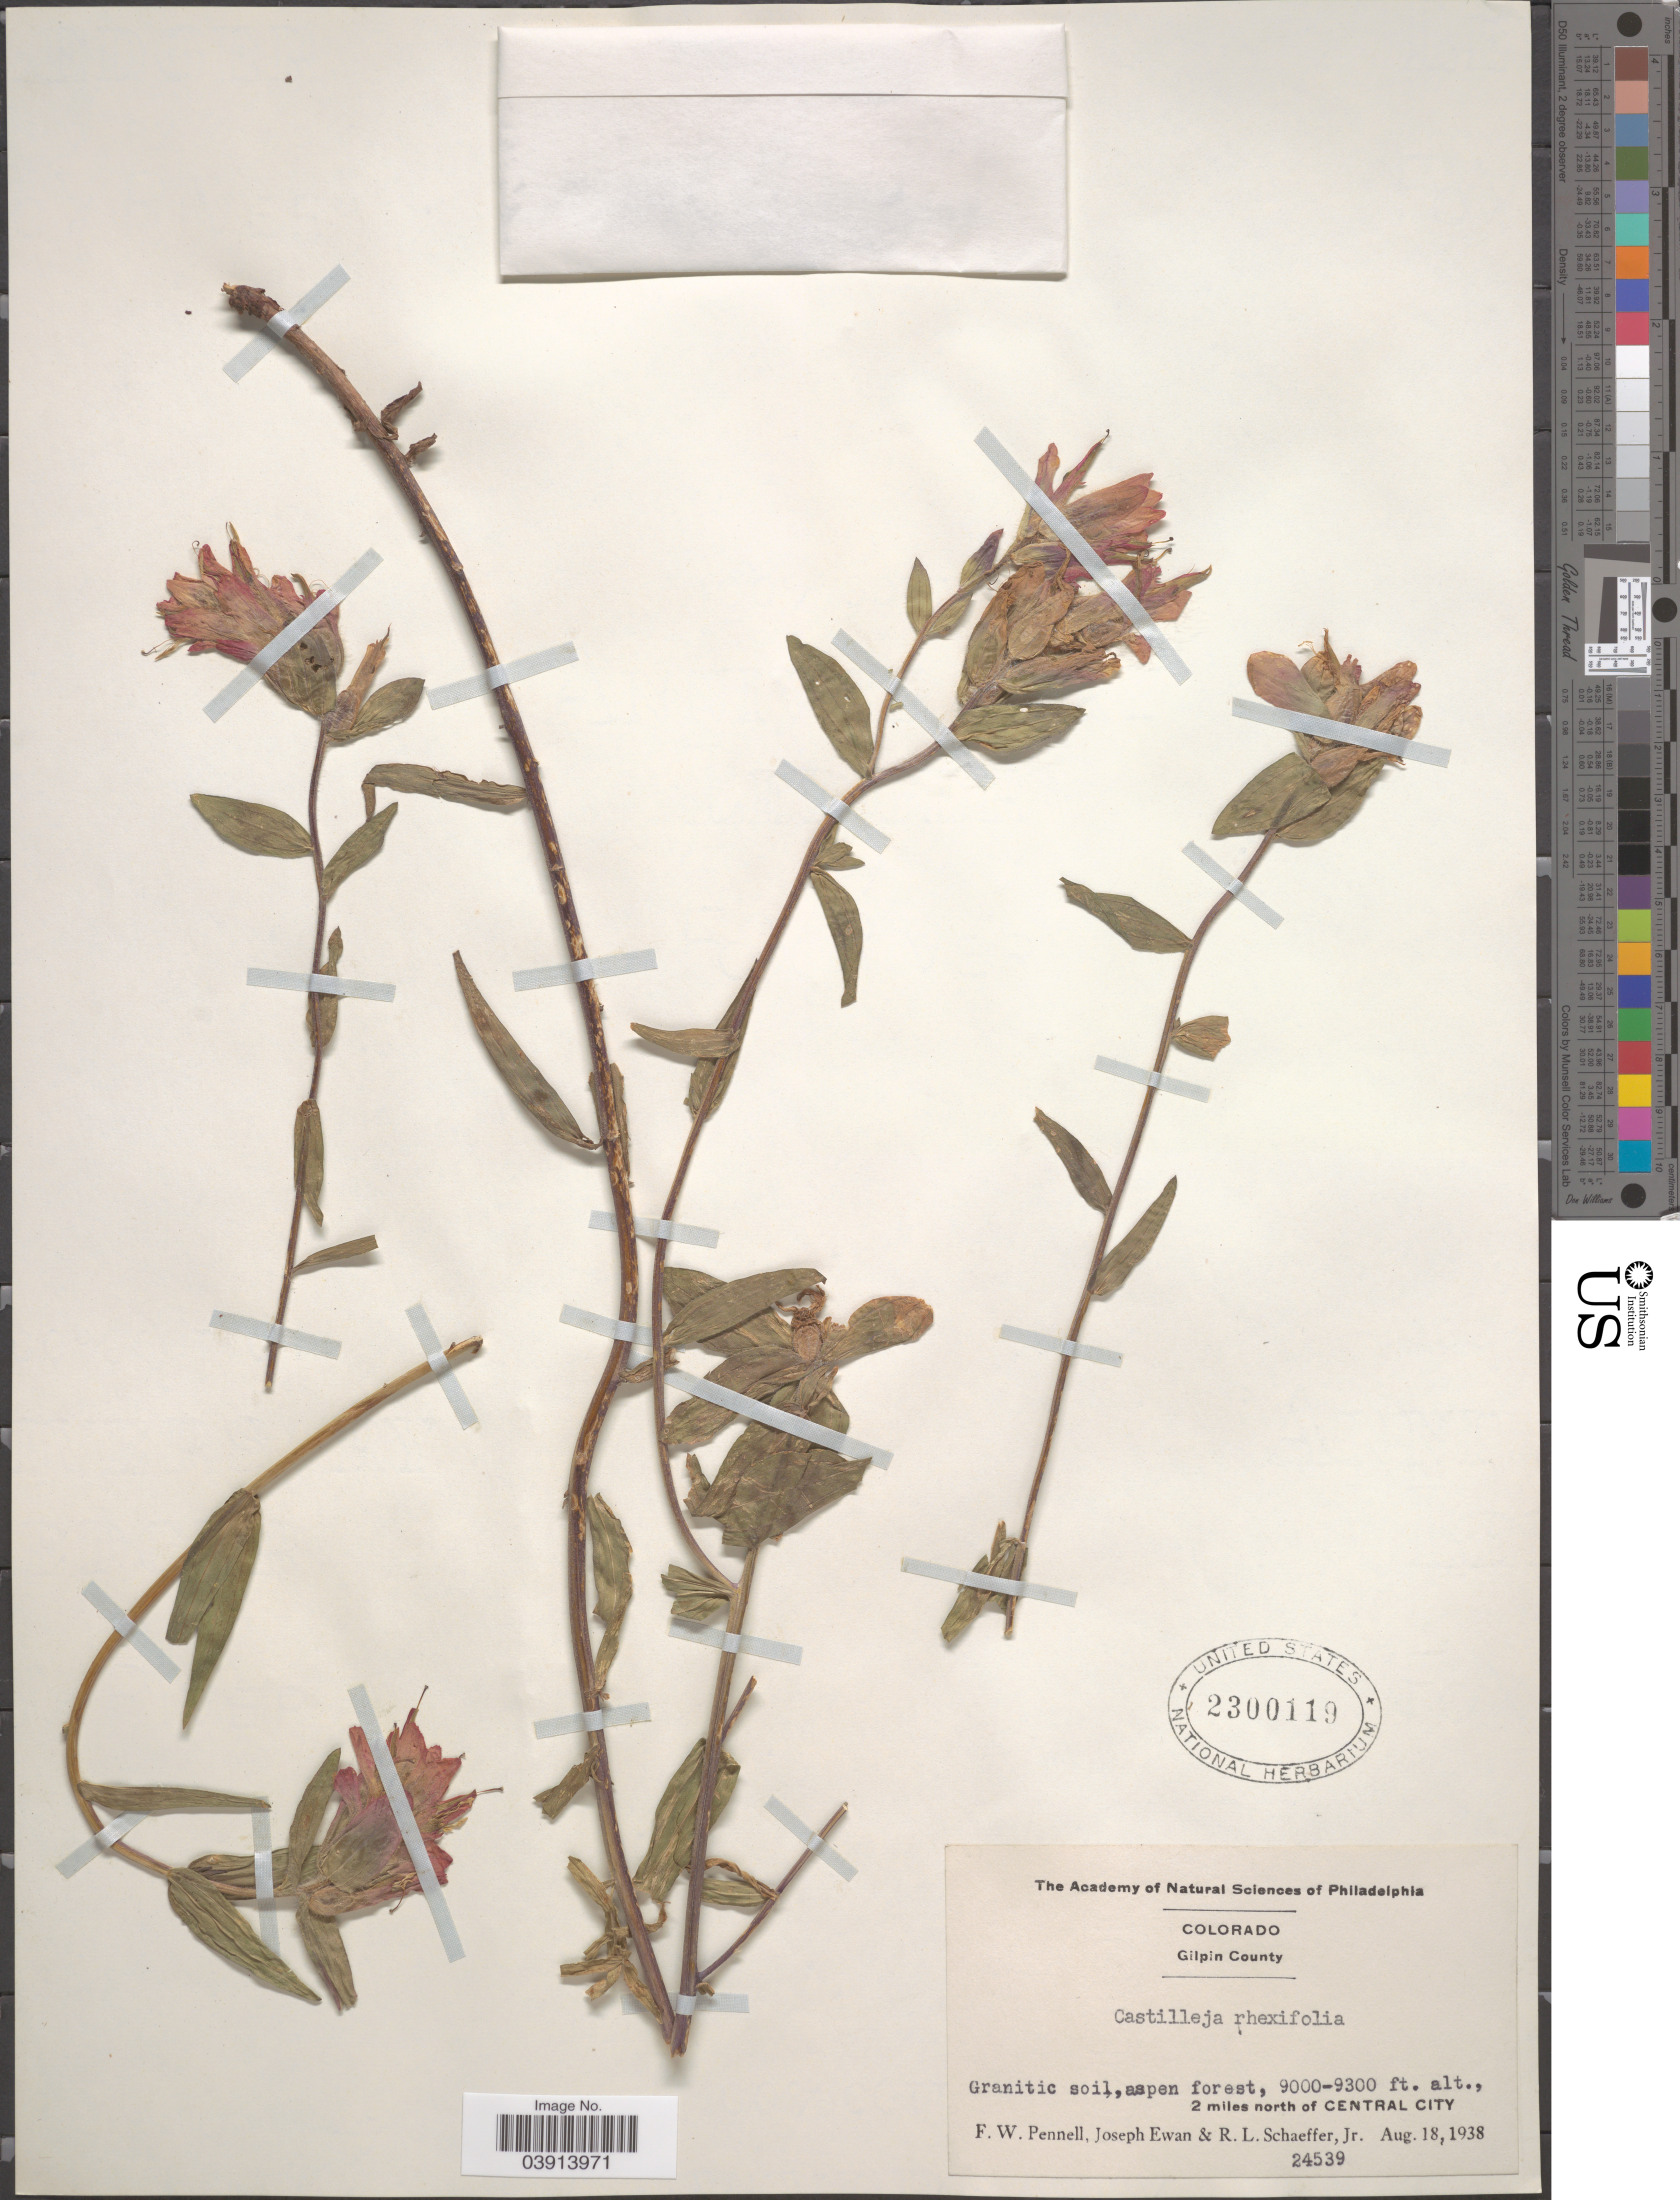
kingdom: Plantae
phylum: Tracheophyta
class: Magnoliopsida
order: Lamiales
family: Orobanchaceae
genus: Castilleja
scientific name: Castilleja rhexiifolia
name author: Rydb.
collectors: F. W. Pennell, J. A. Ewan & R. L. Schaeffer Jr.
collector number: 24539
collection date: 1938-08-18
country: United States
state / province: Colorado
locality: Gilpin County. 2 miles north of Central City.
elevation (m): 2743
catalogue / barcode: US 2300119